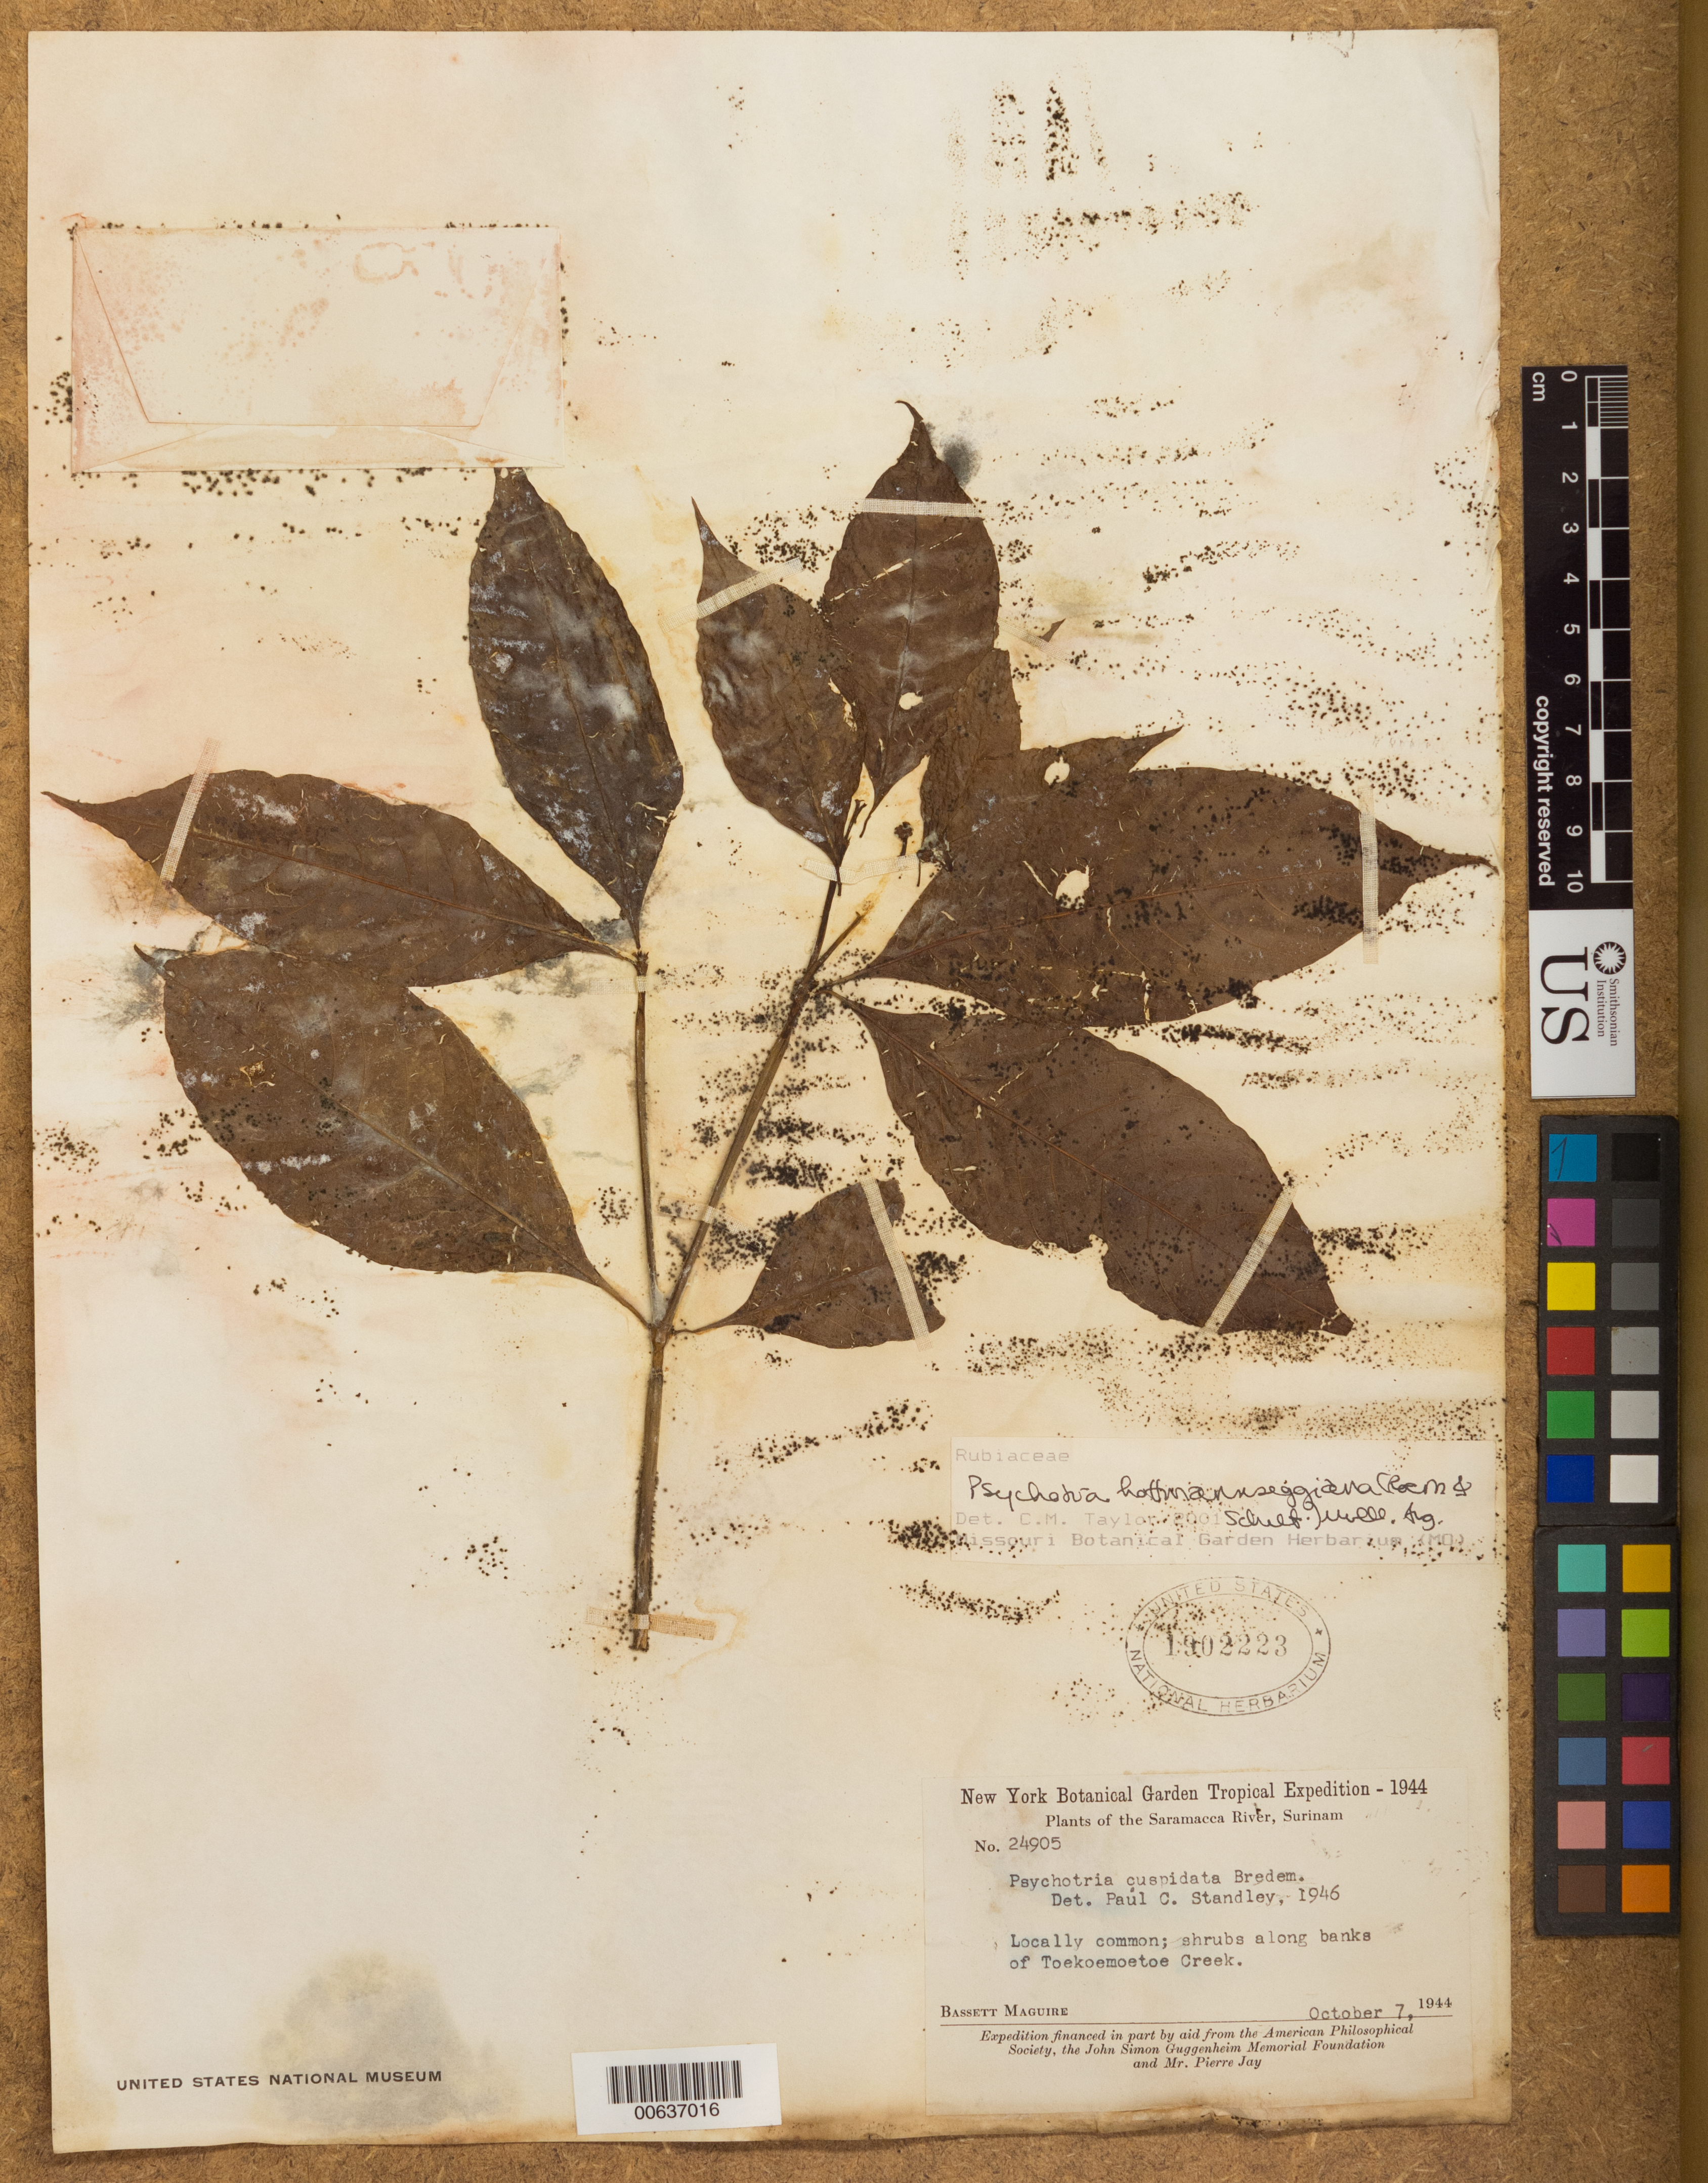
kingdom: Plantae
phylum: Tracheophyta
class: Magnoliopsida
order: Gentianales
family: Rubiaceae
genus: Psychotria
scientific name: Psychotria hoffmannseggiana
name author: (Willd. ex Roem. & Schult.) Müll. Arg.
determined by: Taylor, Charlotte M.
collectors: B. Maguire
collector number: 24905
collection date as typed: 7-Oct-44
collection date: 1944-10-07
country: Suriname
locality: Saramacca River Headwaters, Toekoemoetoe Creek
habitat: Along creek bank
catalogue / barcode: US 1902223